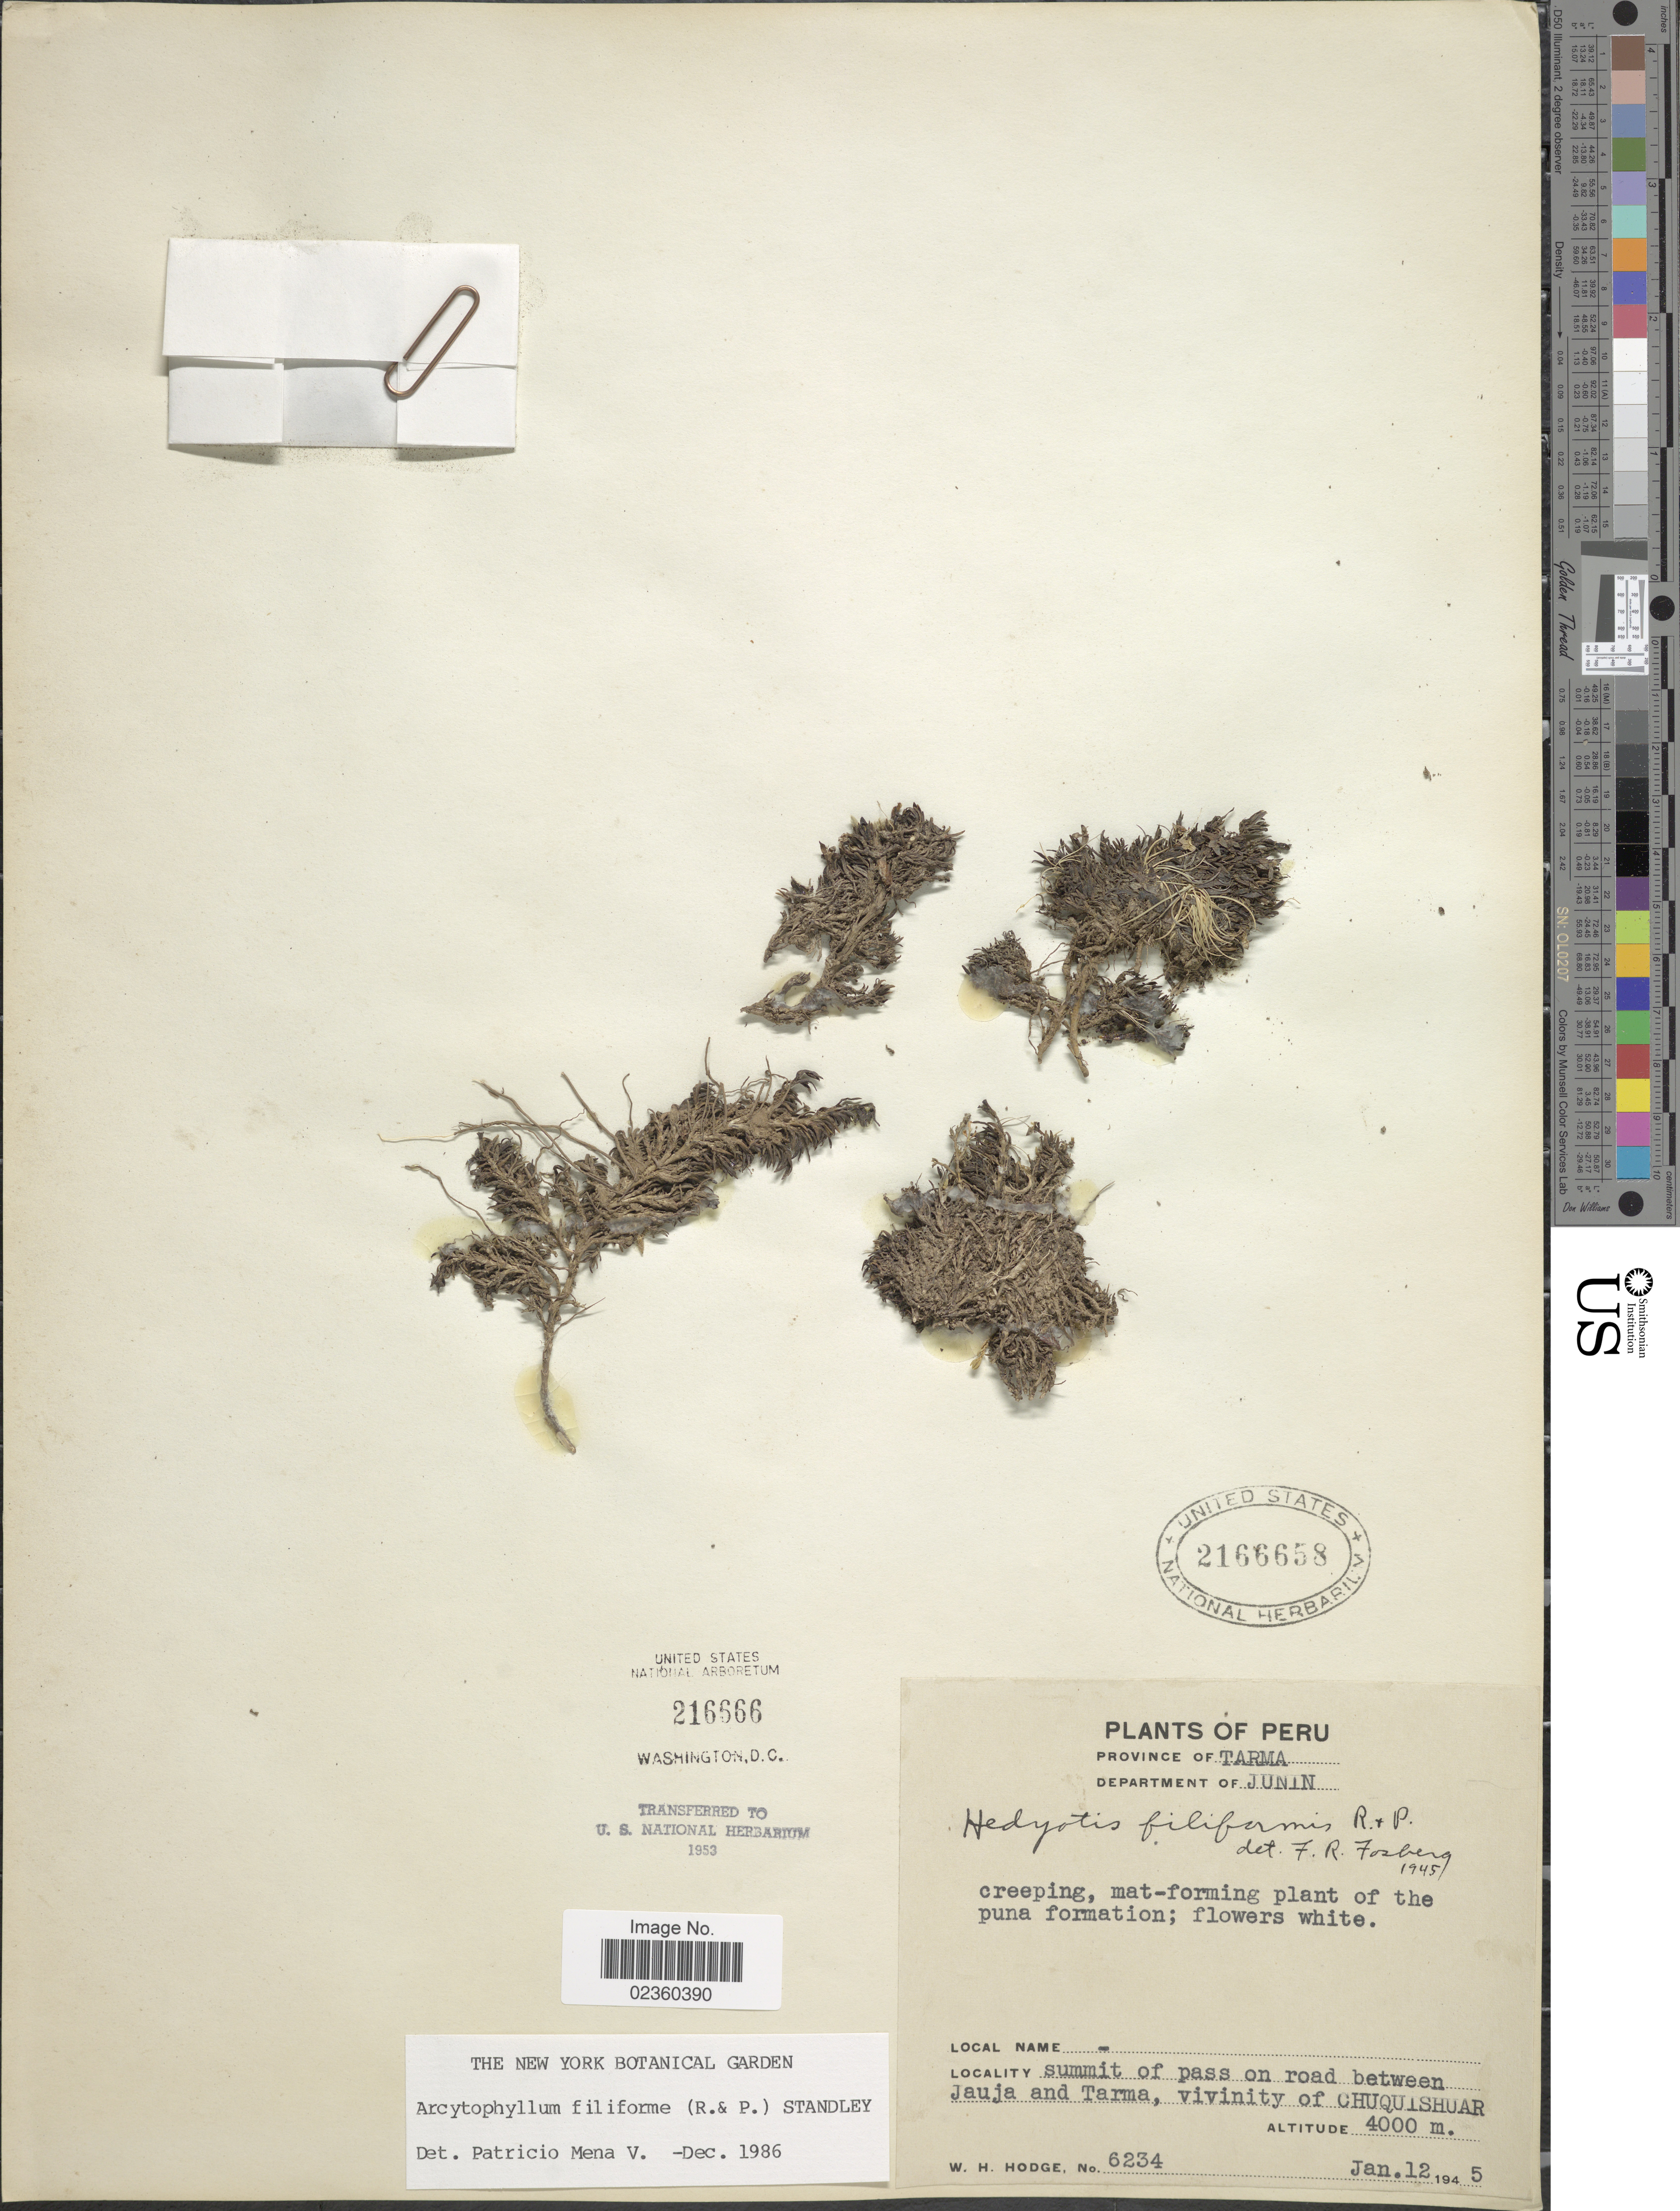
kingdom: Plantae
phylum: Tracheophyta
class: Magnoliopsida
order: Gentianales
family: Rubiaceae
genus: Arcytophyllum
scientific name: Arcytophyllum filiforme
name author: (Ruiz & Pav.) Standl.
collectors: W. Hodge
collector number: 6234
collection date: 1945-01-12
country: Peru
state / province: Junín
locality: Province of Tarma, Department of Junin, summit of pass on road between Jauja and Tarma,vicinity of Chuquishuar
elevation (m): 4000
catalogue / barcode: US 2166658